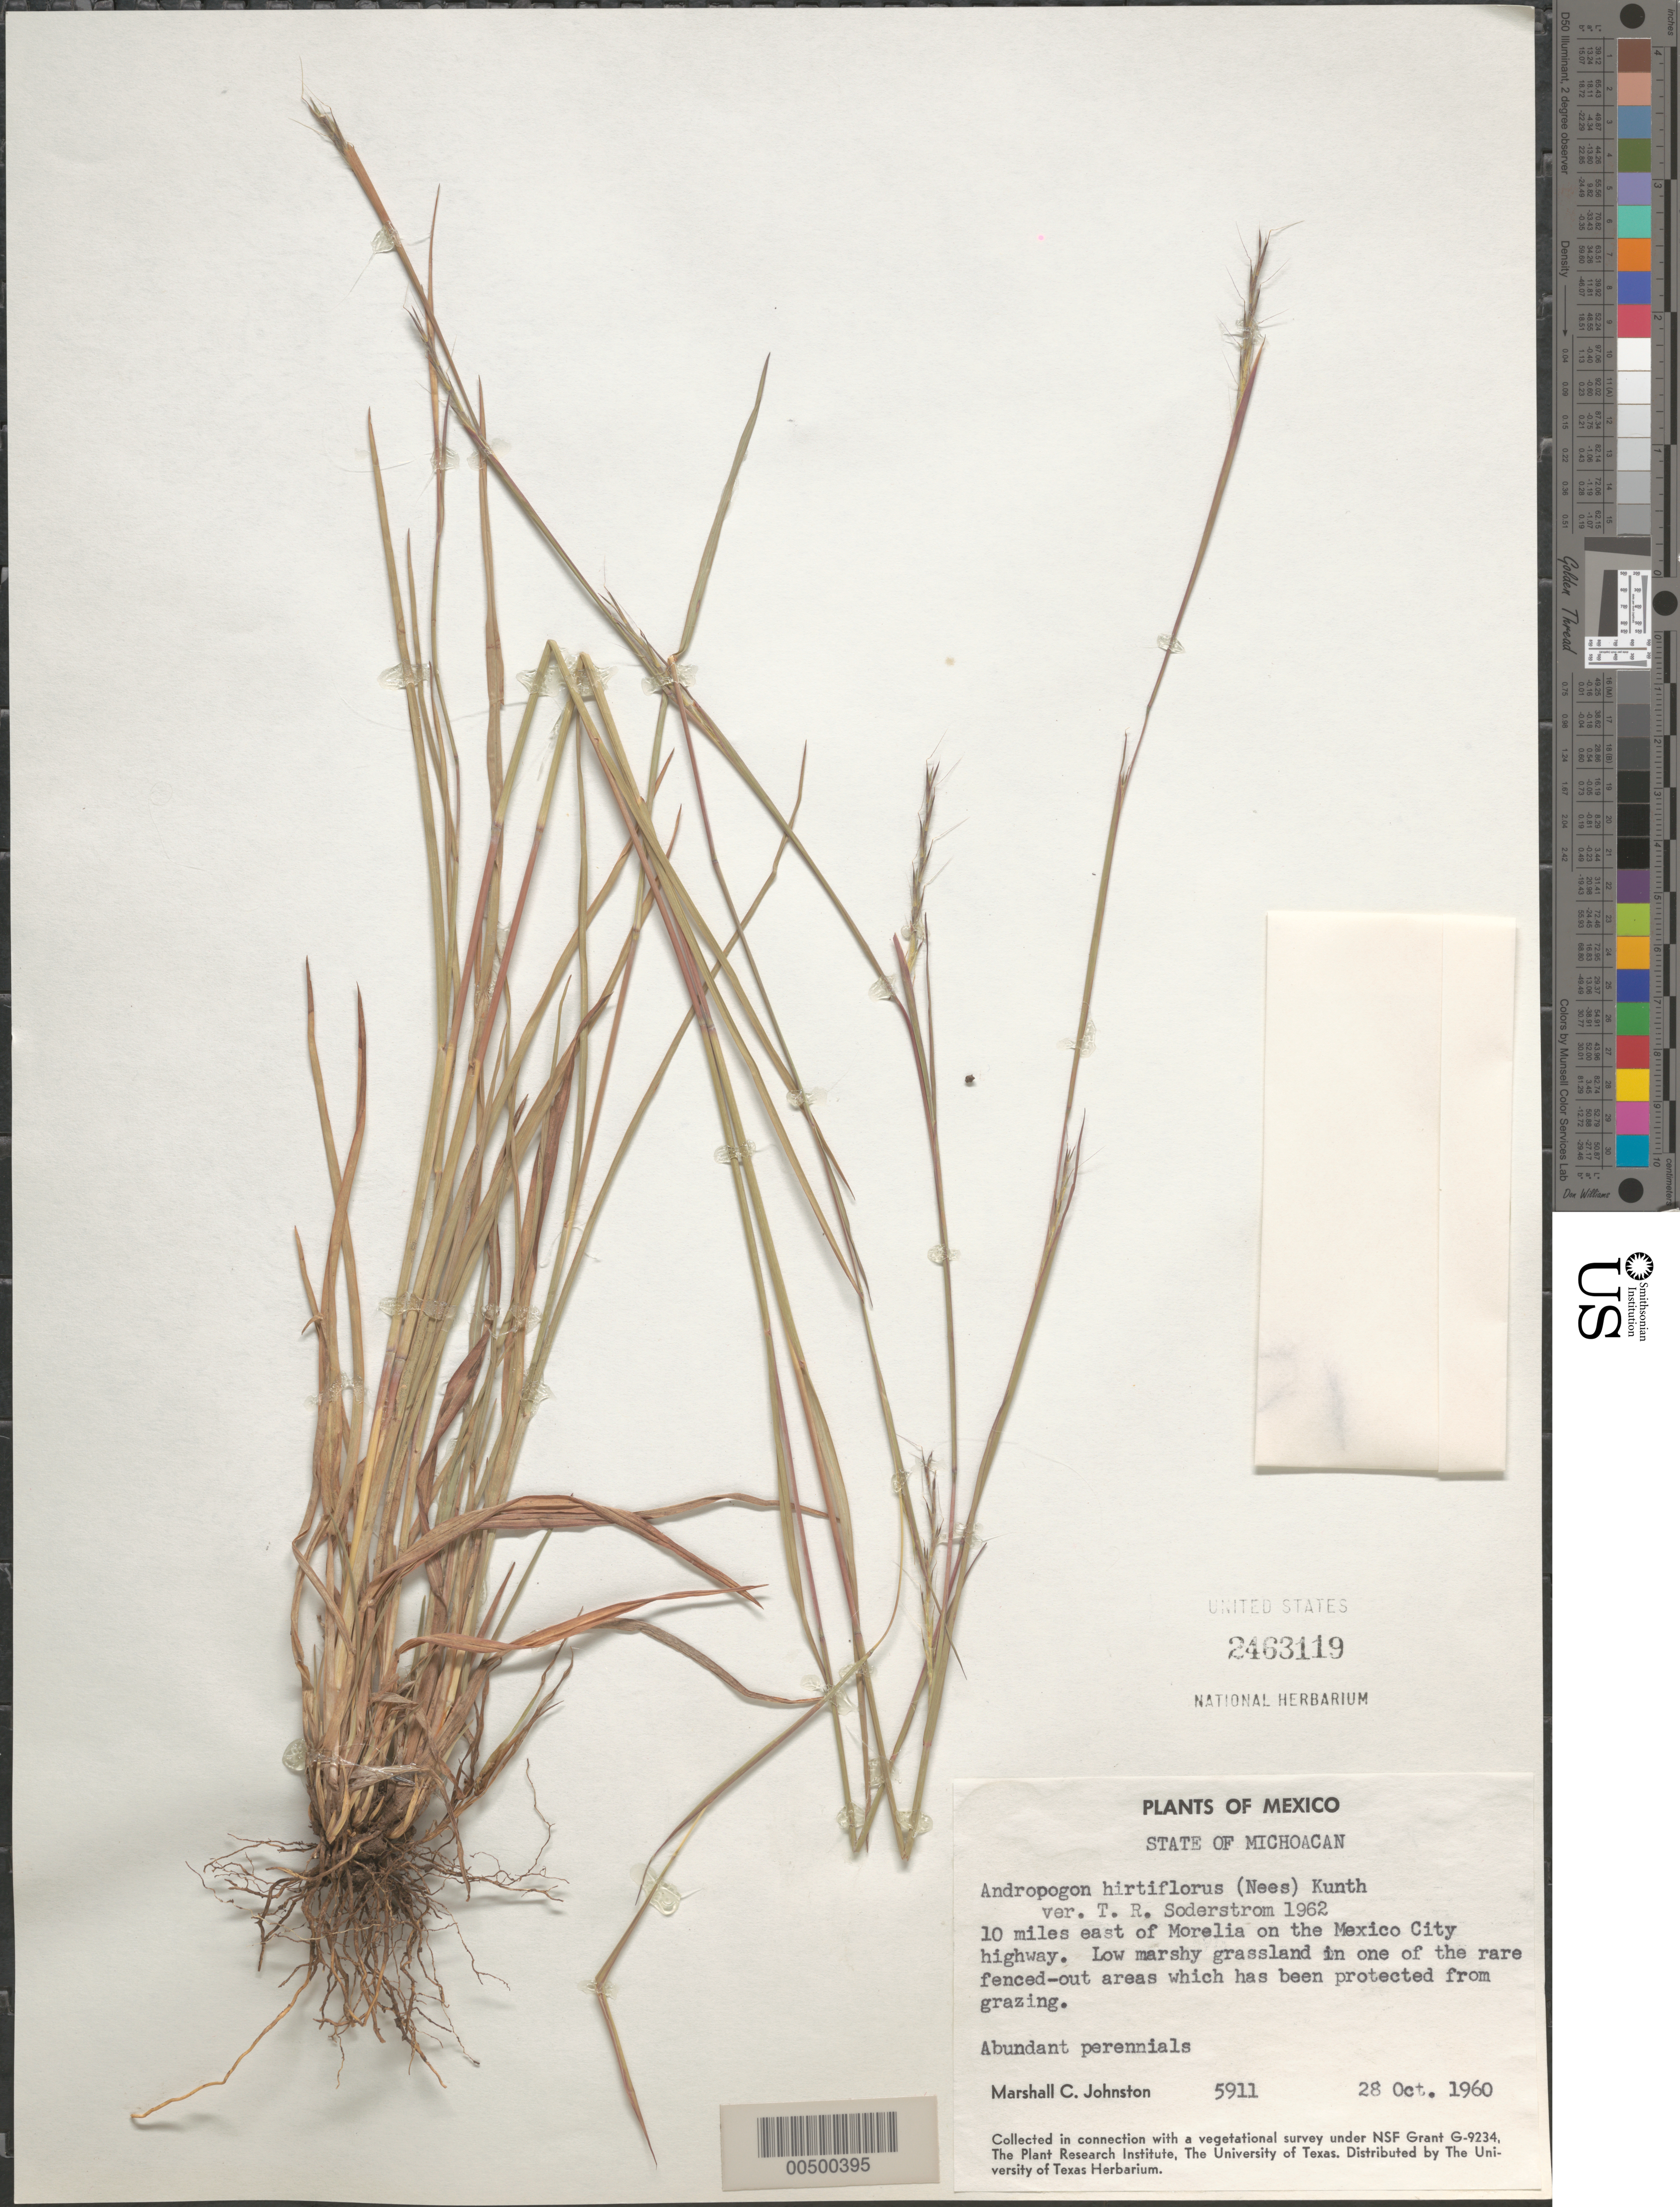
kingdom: Plantae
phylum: Tracheophyta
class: Liliopsida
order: Poales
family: Poaceae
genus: Schizachyrium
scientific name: Schizachyrium sanguineum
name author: (Retz.) Alston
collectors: M. Johnston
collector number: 5911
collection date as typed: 28 Oct 1960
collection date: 1960-10-28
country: Mexico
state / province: Michoacán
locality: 10 mi E of Morelia on the Mexico City Hwy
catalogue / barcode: US 2463119